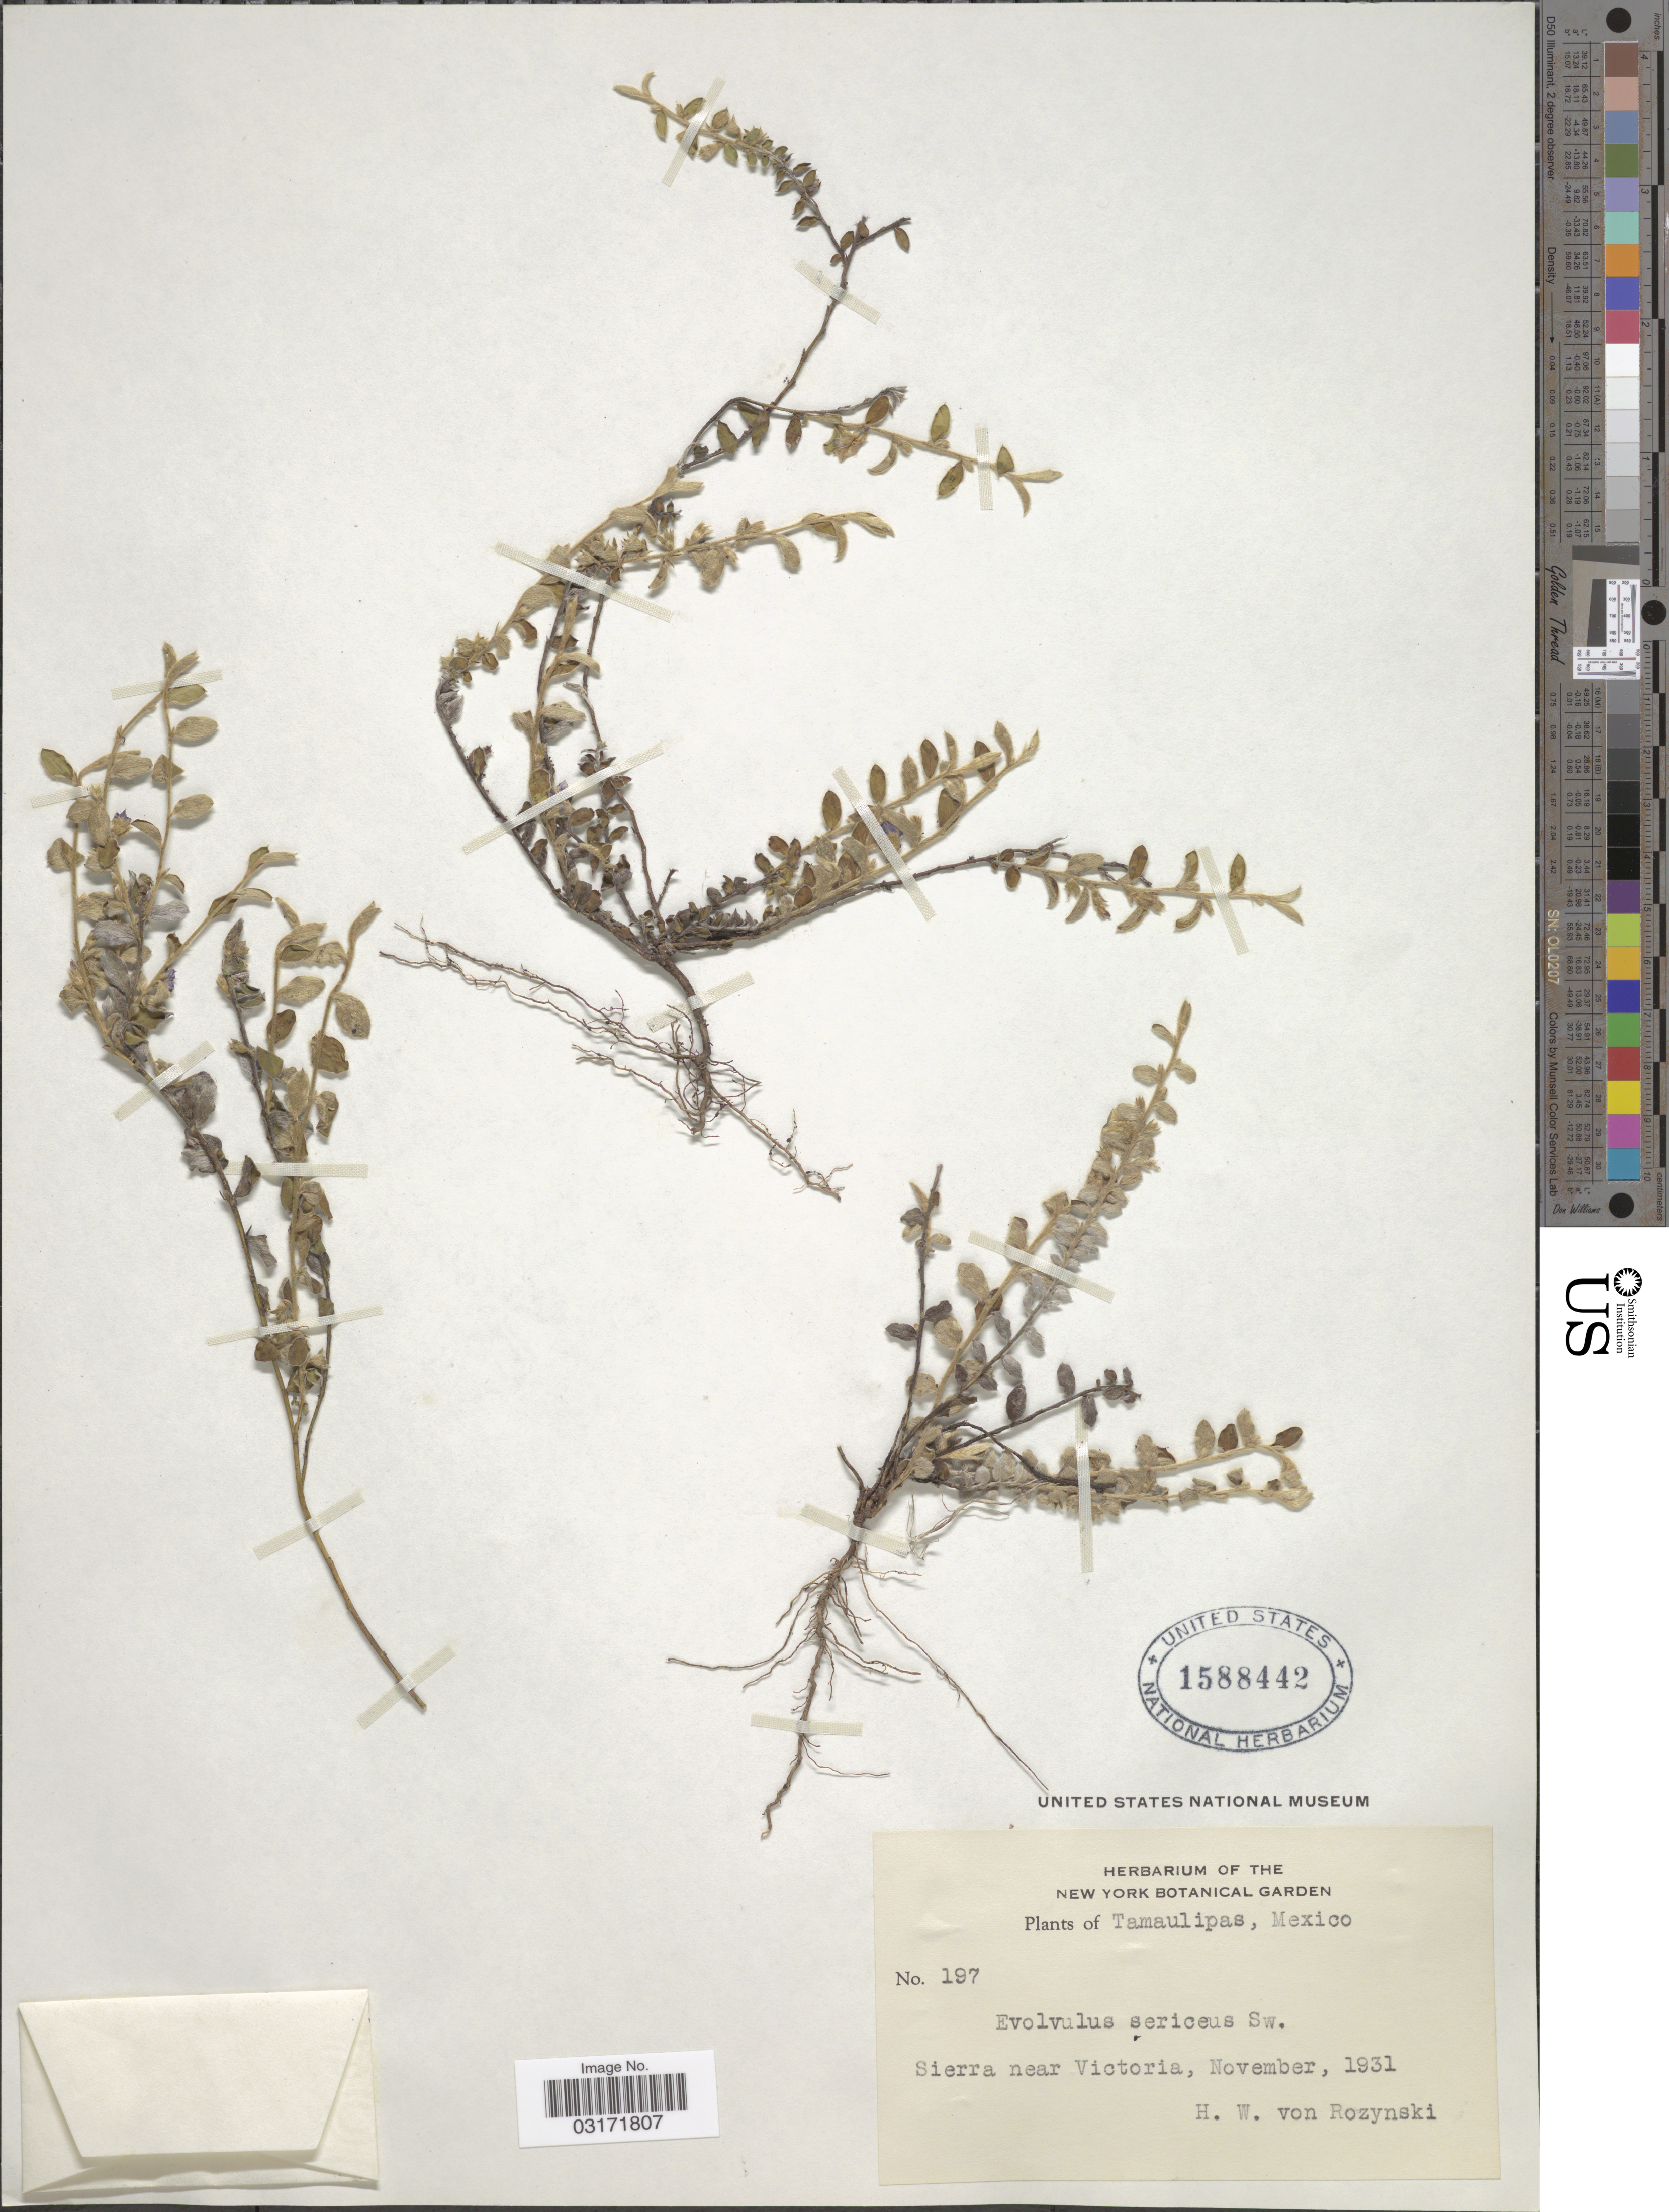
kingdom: Plantae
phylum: Tracheophyta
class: Magnoliopsida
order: Solanales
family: Convolvulaceae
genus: Evolvulus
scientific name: Evolvulus sericeus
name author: Sw.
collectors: Rozynski, H. W. von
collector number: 197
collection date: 1931-11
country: Mexico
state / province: Tamaulipas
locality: Sierra near Victoria.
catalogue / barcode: US 1588442